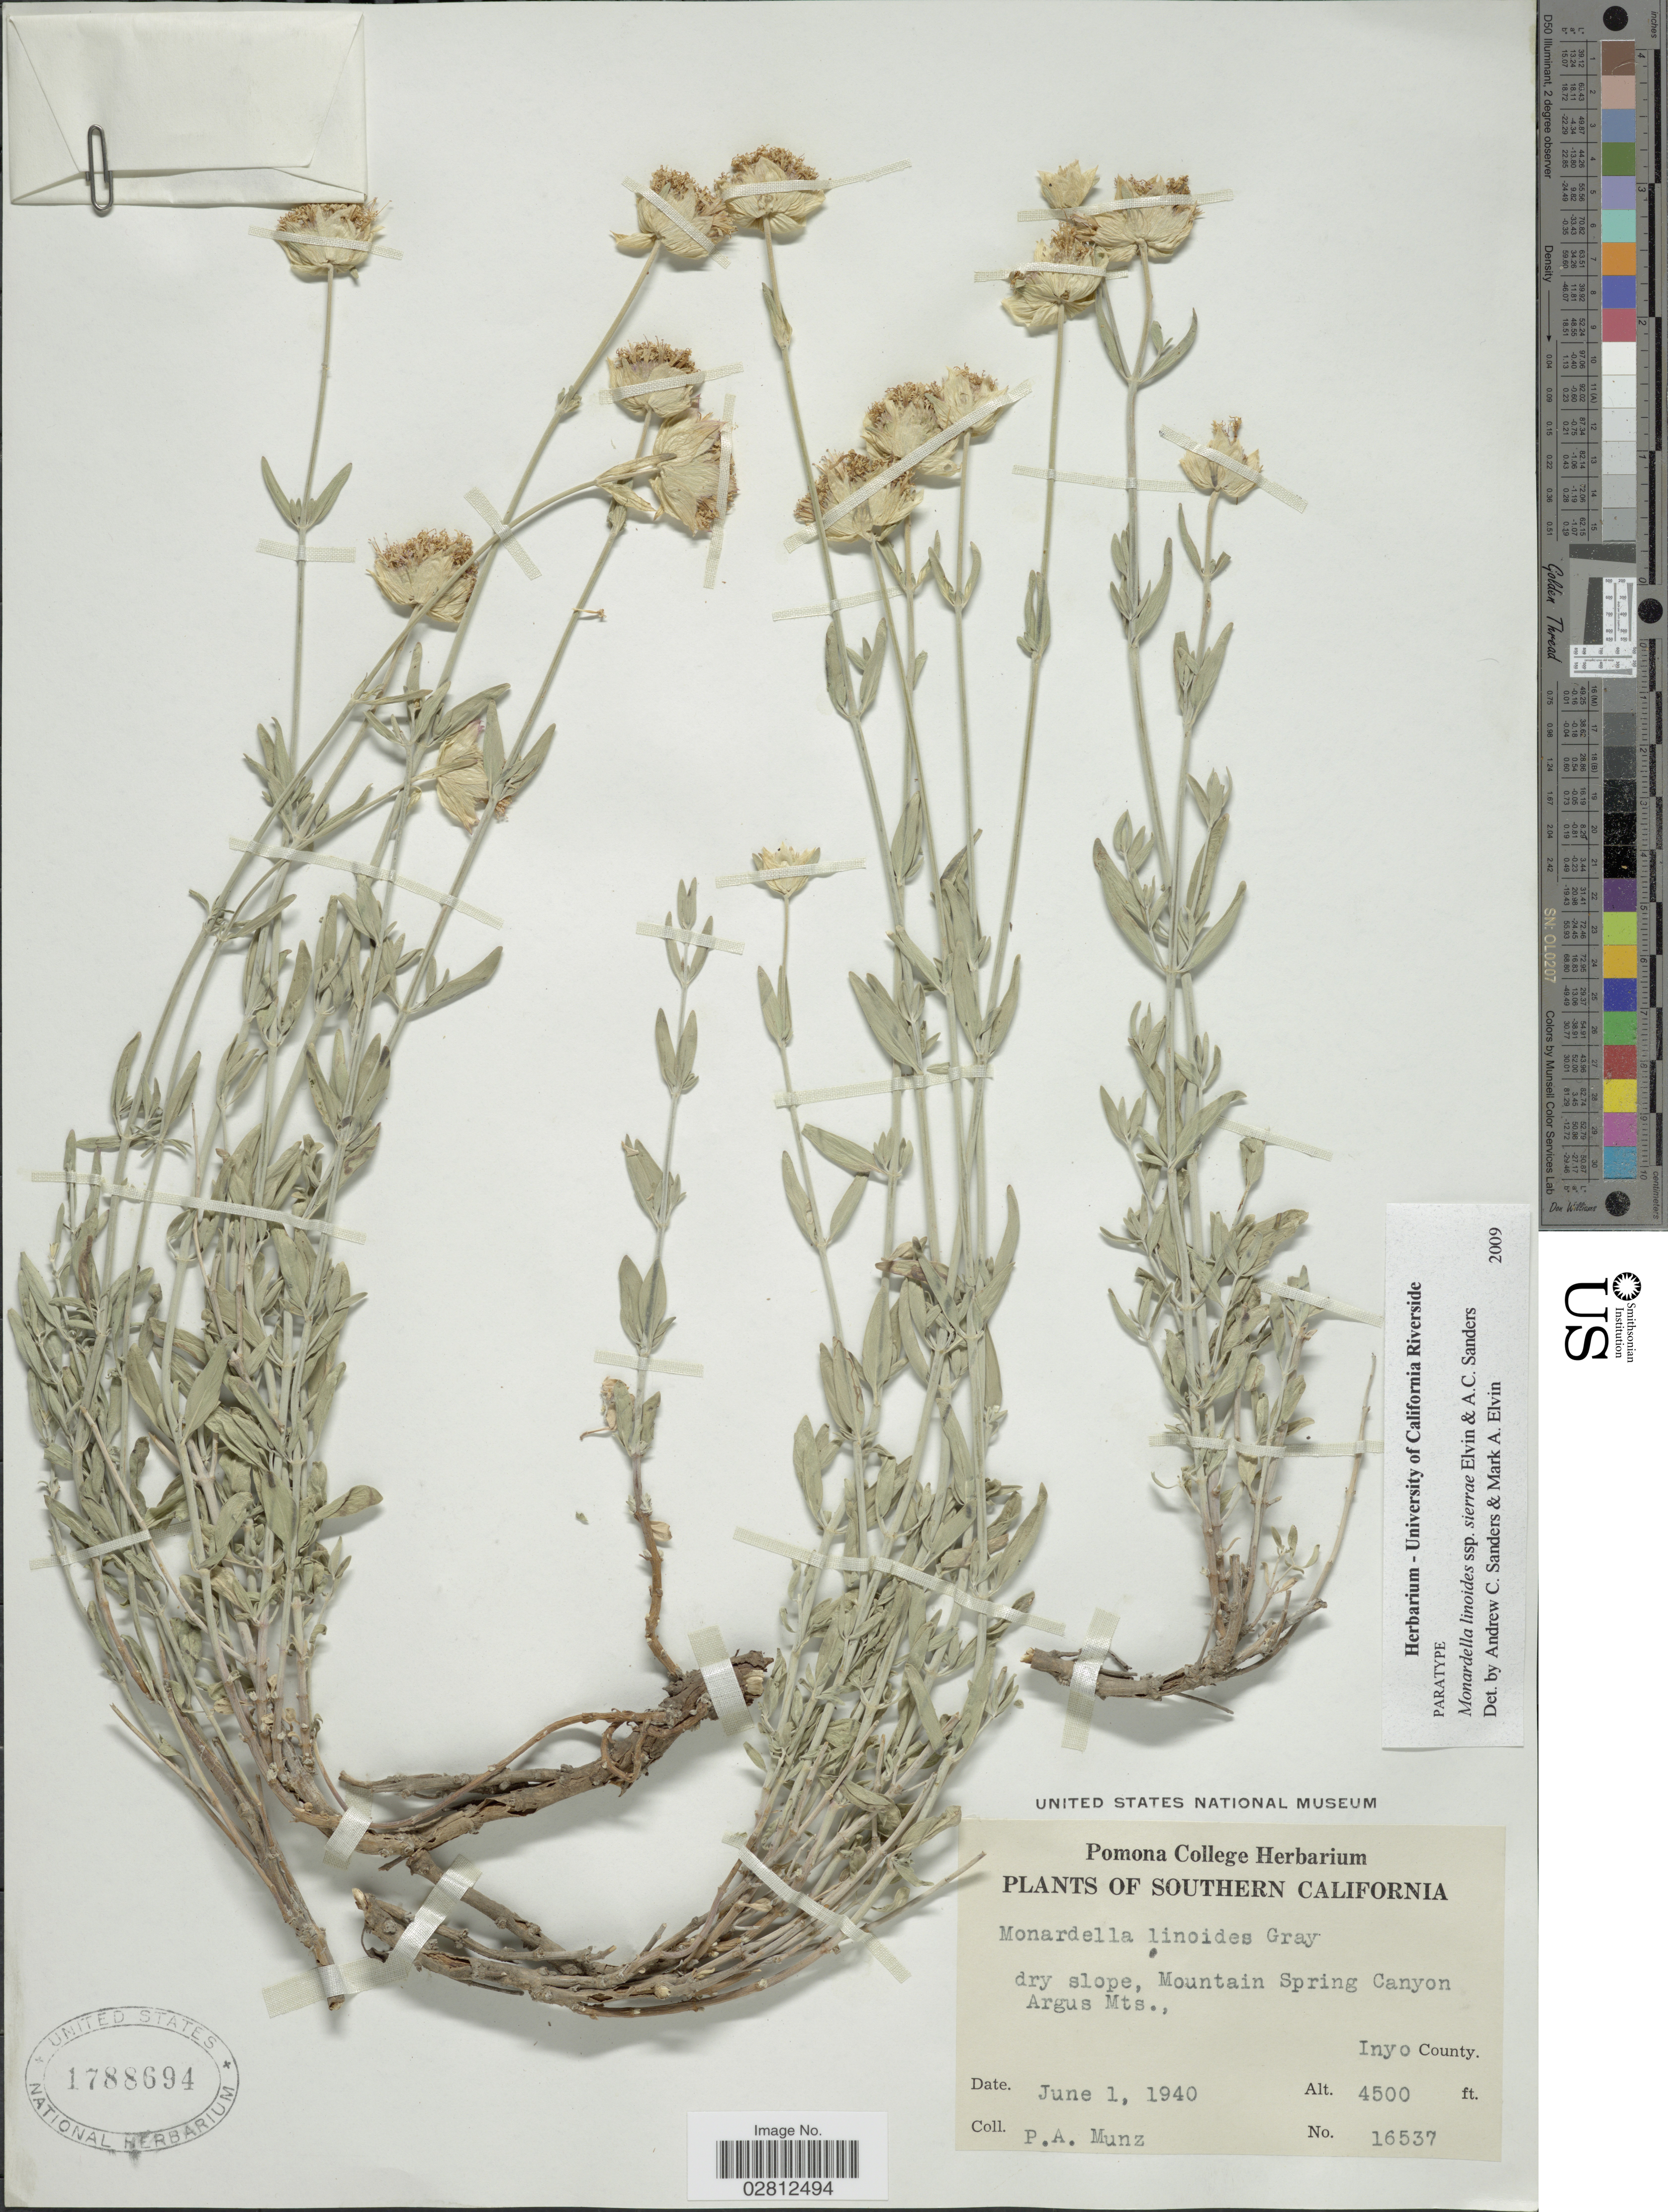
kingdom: Plantae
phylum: Tracheophyta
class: Magnoliopsida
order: Lamiales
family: Lamiaceae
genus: Monardella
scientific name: Monardella linoides subsp. sierrae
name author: Elvin & A.C. Sanders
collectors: P. A. Munz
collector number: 16537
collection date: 1940-06-01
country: United States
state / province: California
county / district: Inyo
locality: Southern California, Mountain Spring Canyon, Argus Mts., Inyo County.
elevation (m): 1372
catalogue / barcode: US 1788694